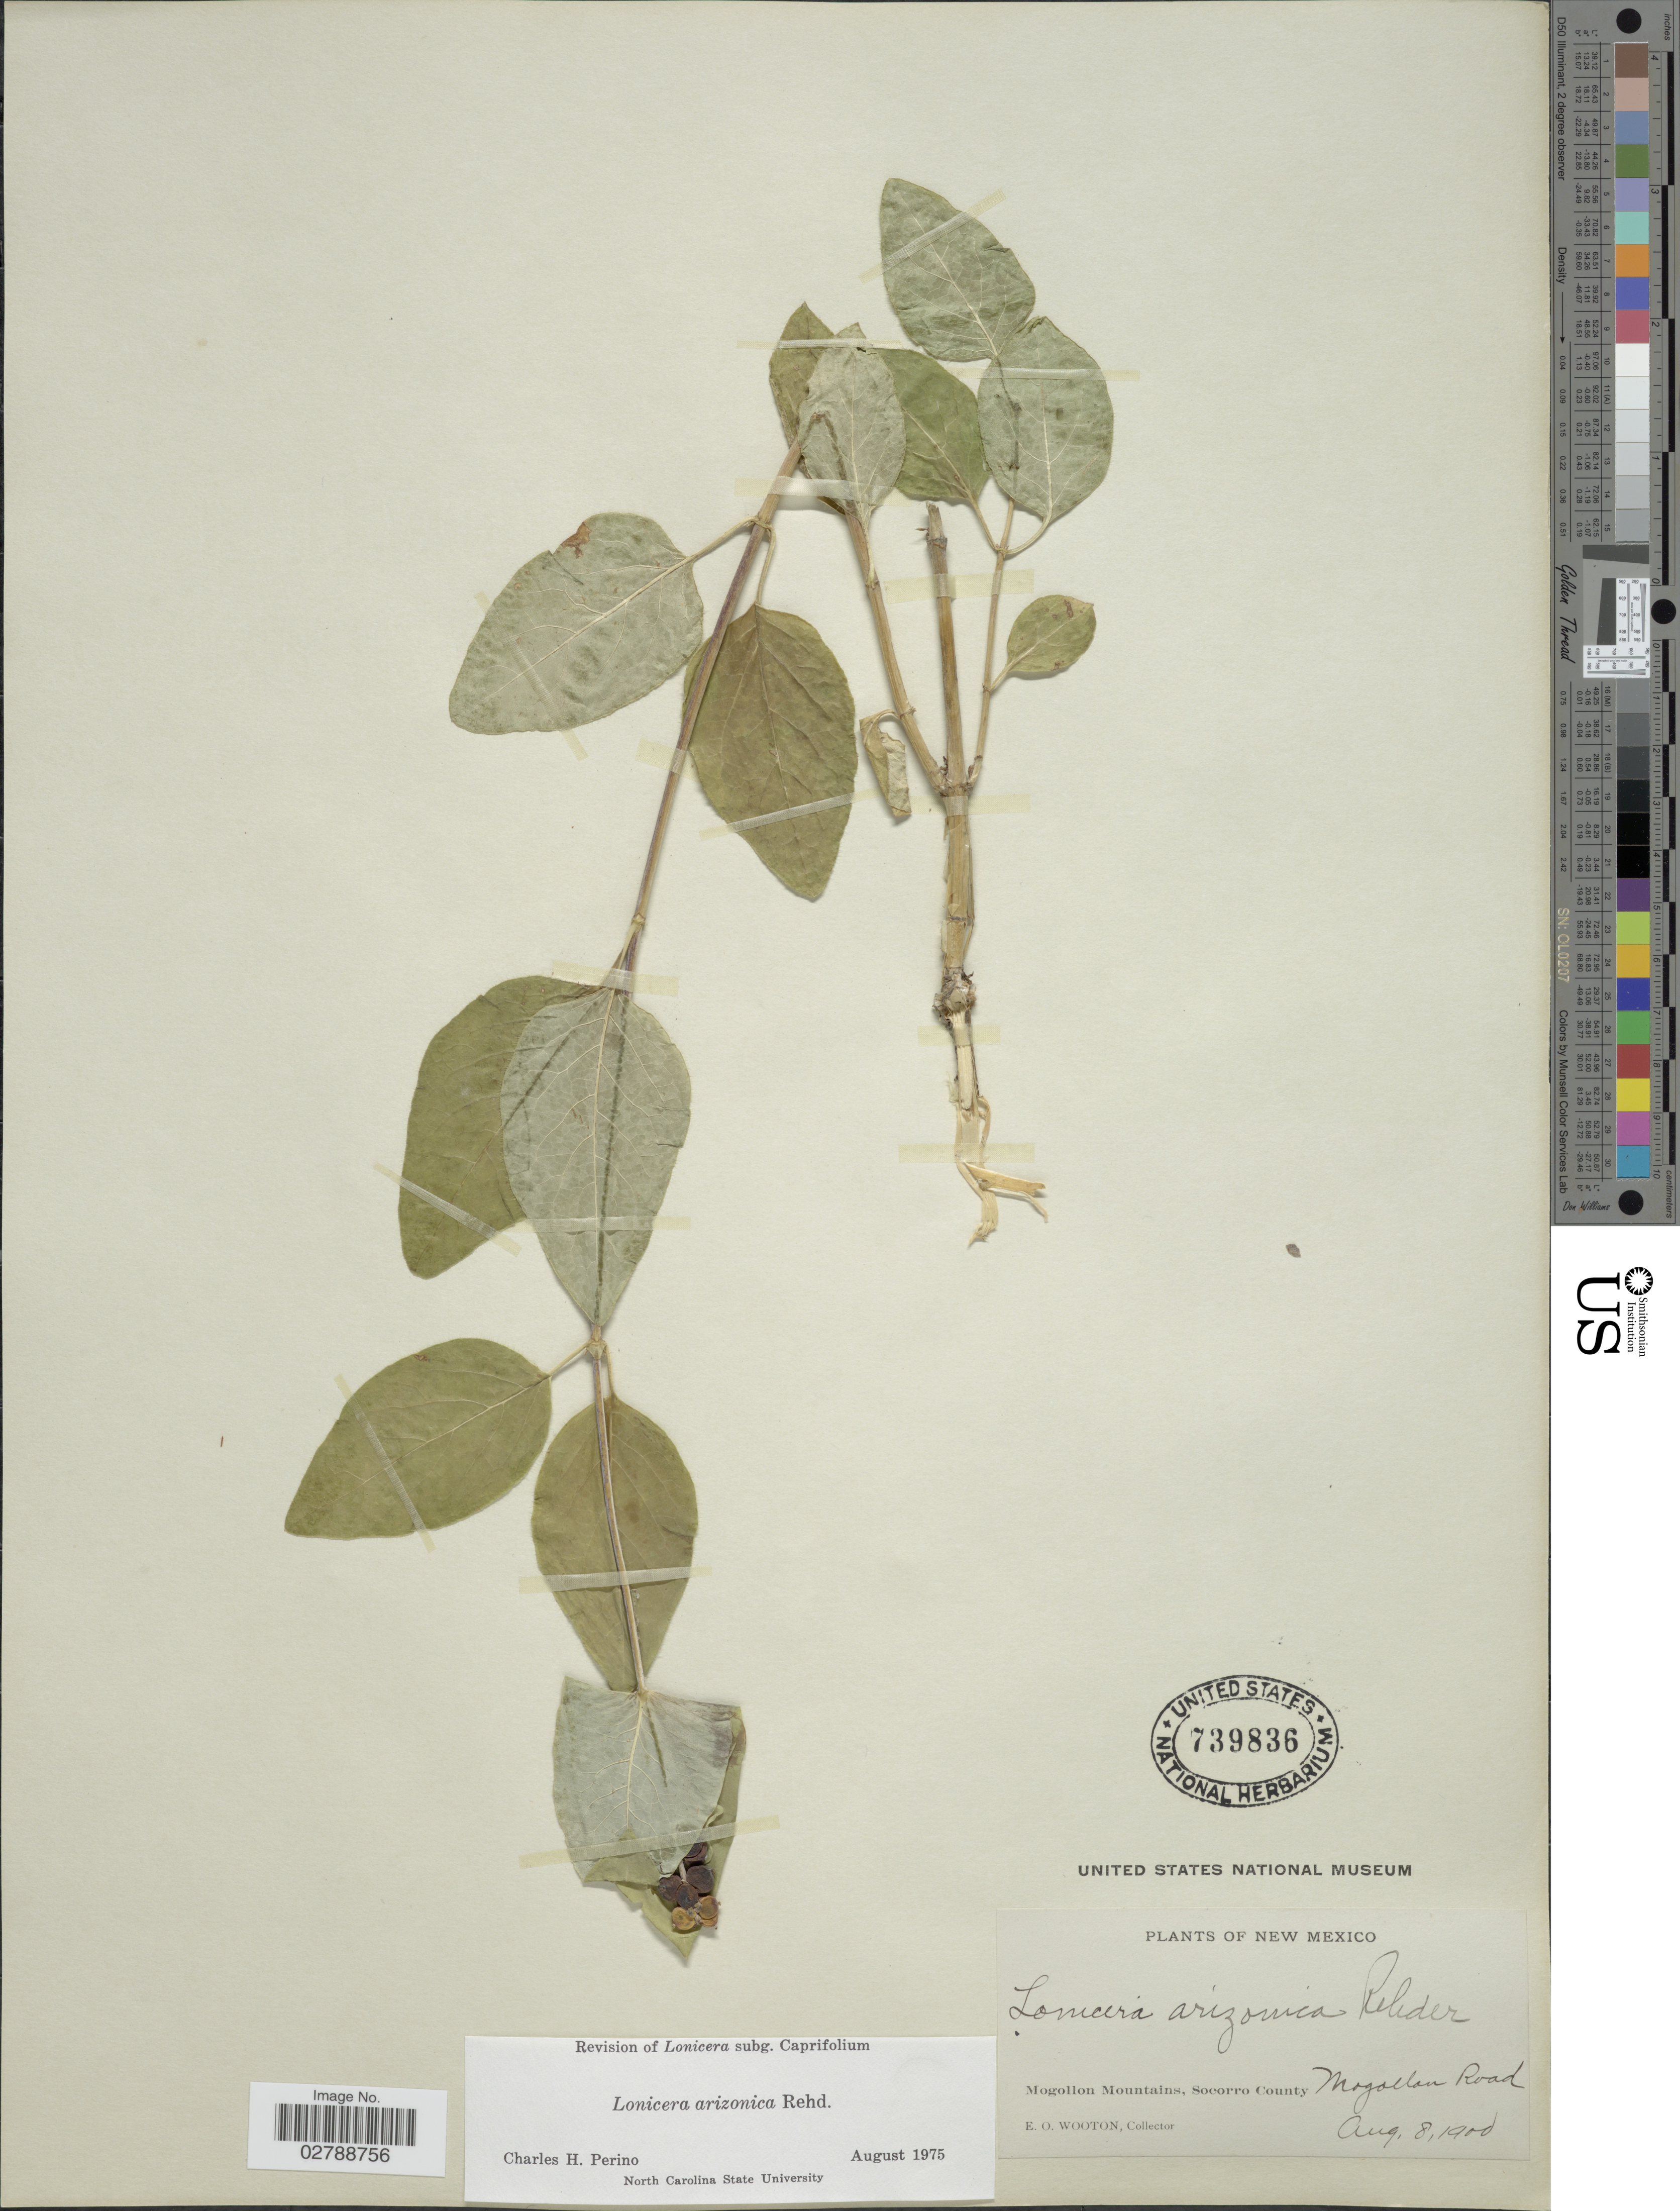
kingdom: Plantae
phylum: Tracheophyta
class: Magnoliopsida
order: Dipsacales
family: Caprifoliaceae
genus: Lonicera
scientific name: Lonicera arizonica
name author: Rehder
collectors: E. O. Wooton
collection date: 1900-08-08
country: United States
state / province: New Mexico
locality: Mogollon Mountains, Socorro County. Mogollon Road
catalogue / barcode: US 739836